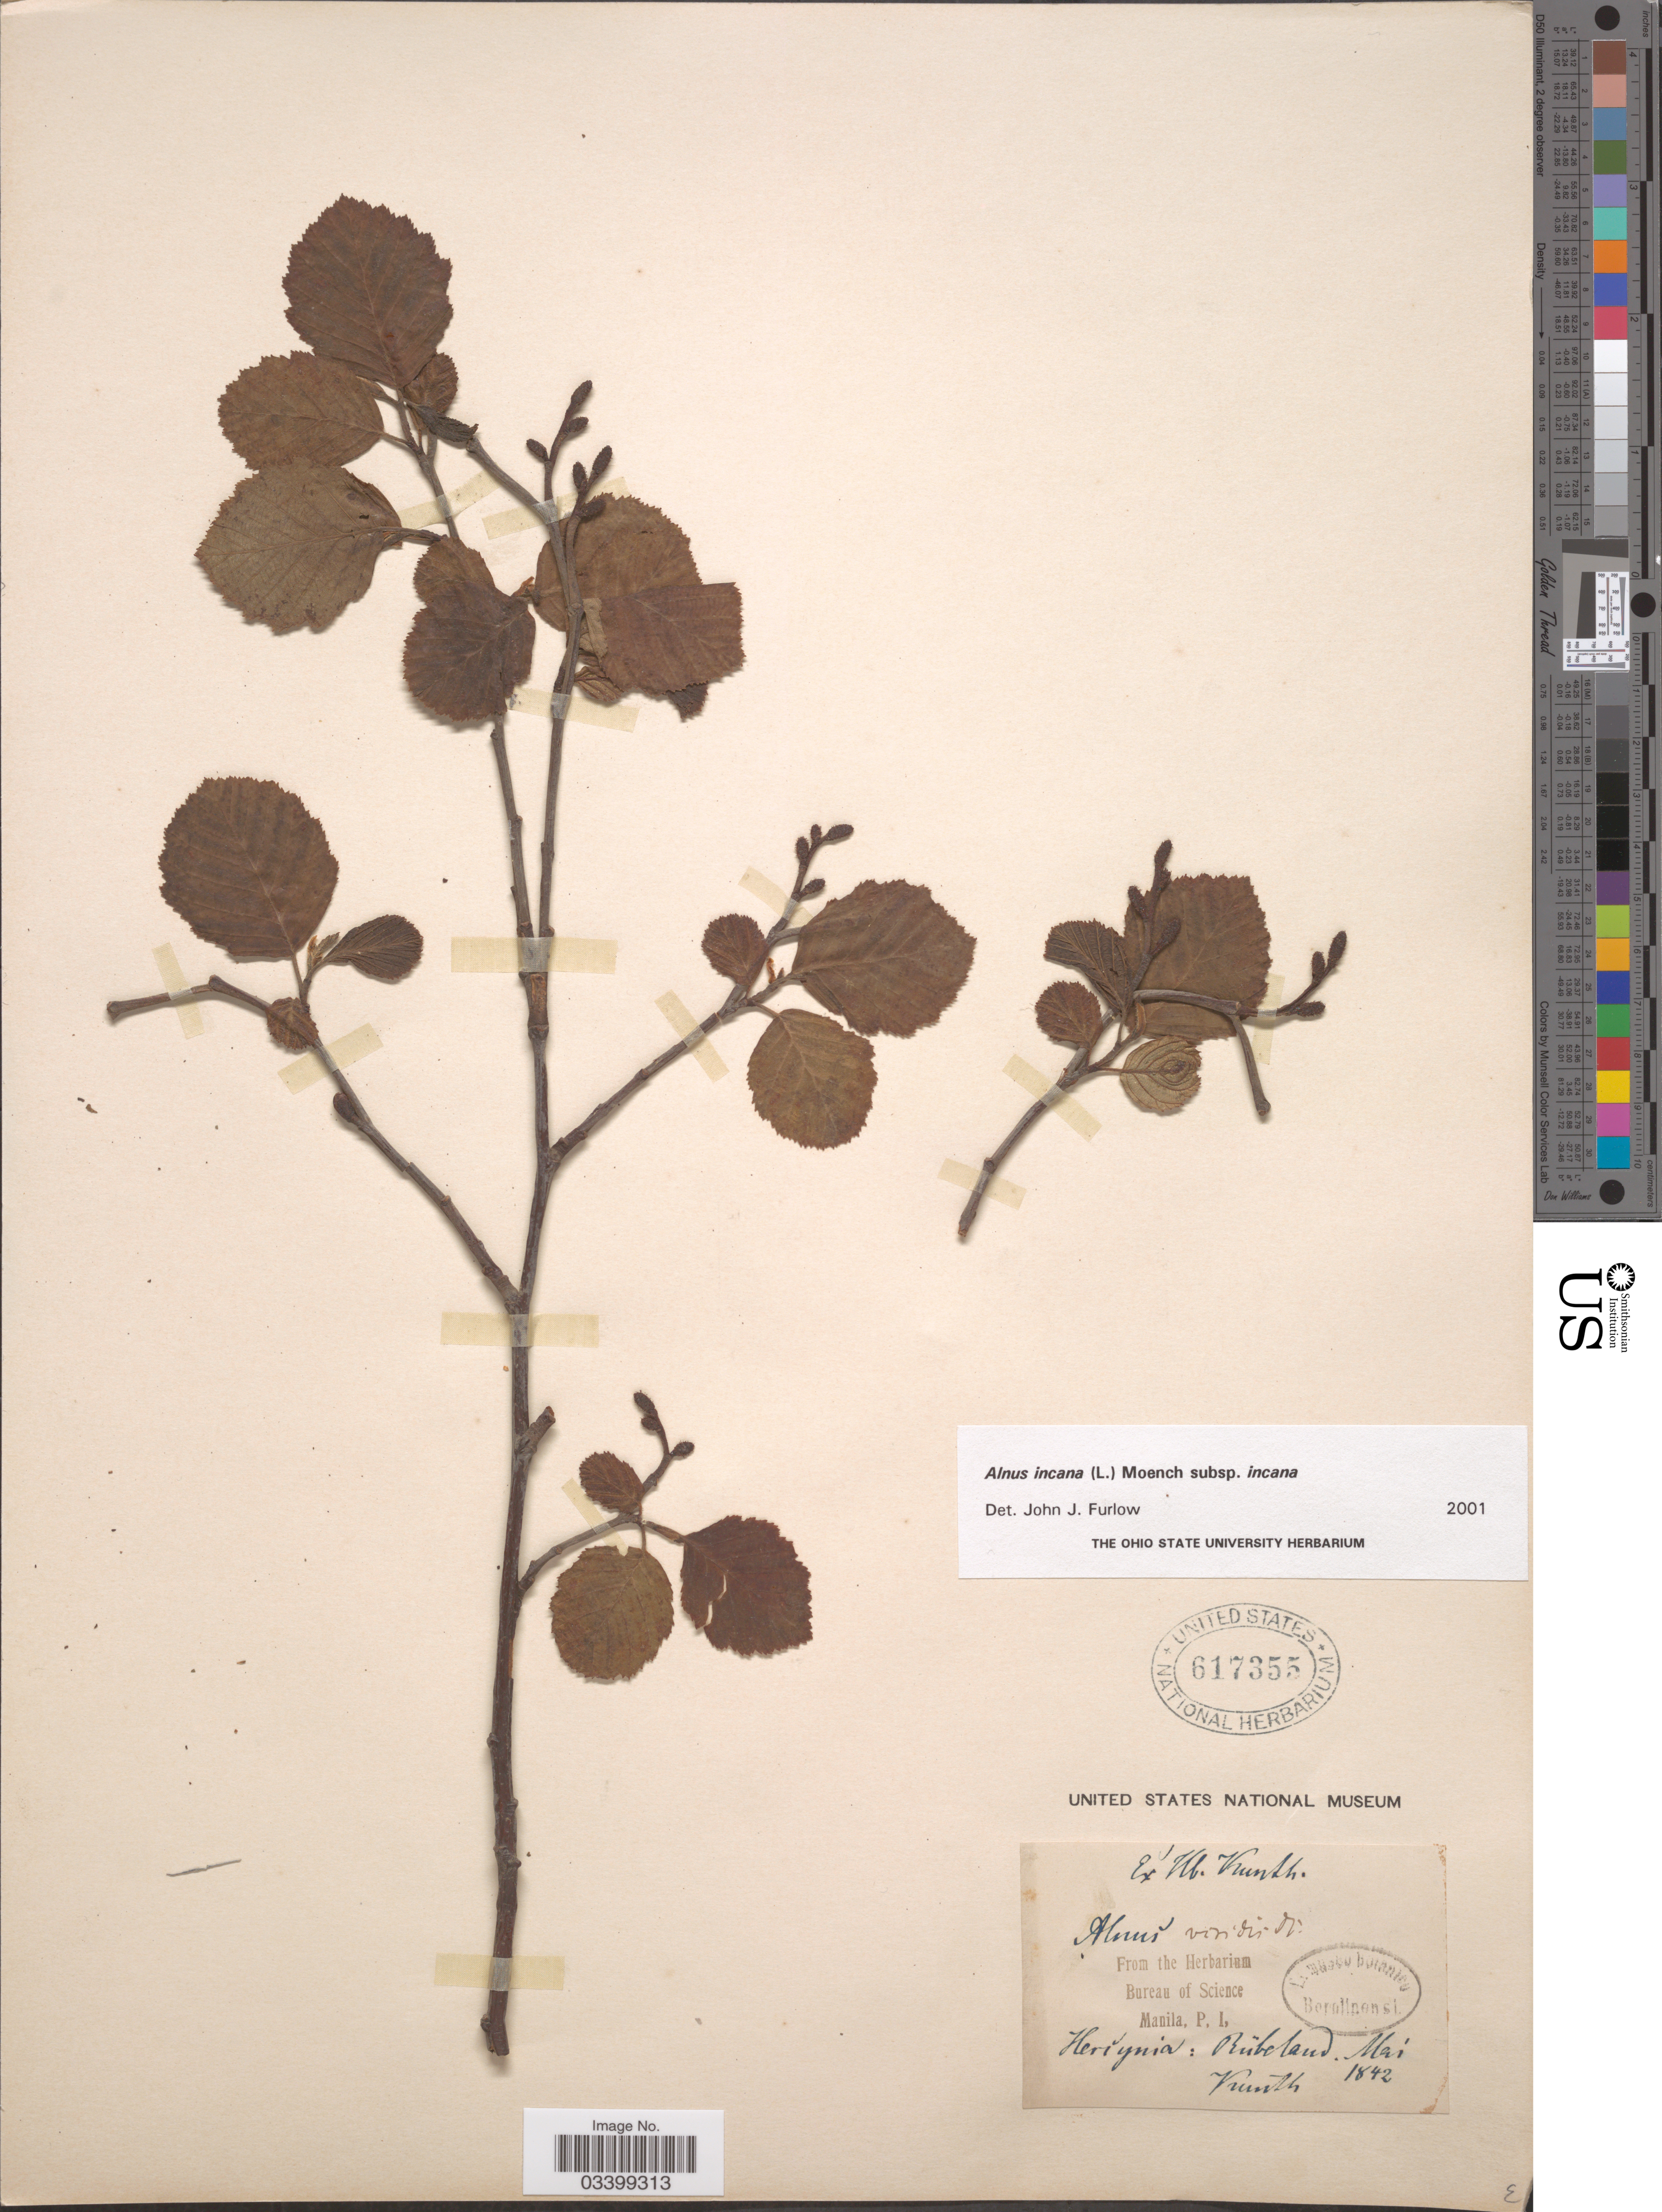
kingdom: Plantae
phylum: Tracheophyta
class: Magnoliopsida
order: Fagales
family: Betulaceae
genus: Alnus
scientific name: Alnus incana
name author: (L.) Moench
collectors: C. S. Kunth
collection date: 1842-05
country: Germany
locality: Heriynia: Rübeland.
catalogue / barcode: US 617355